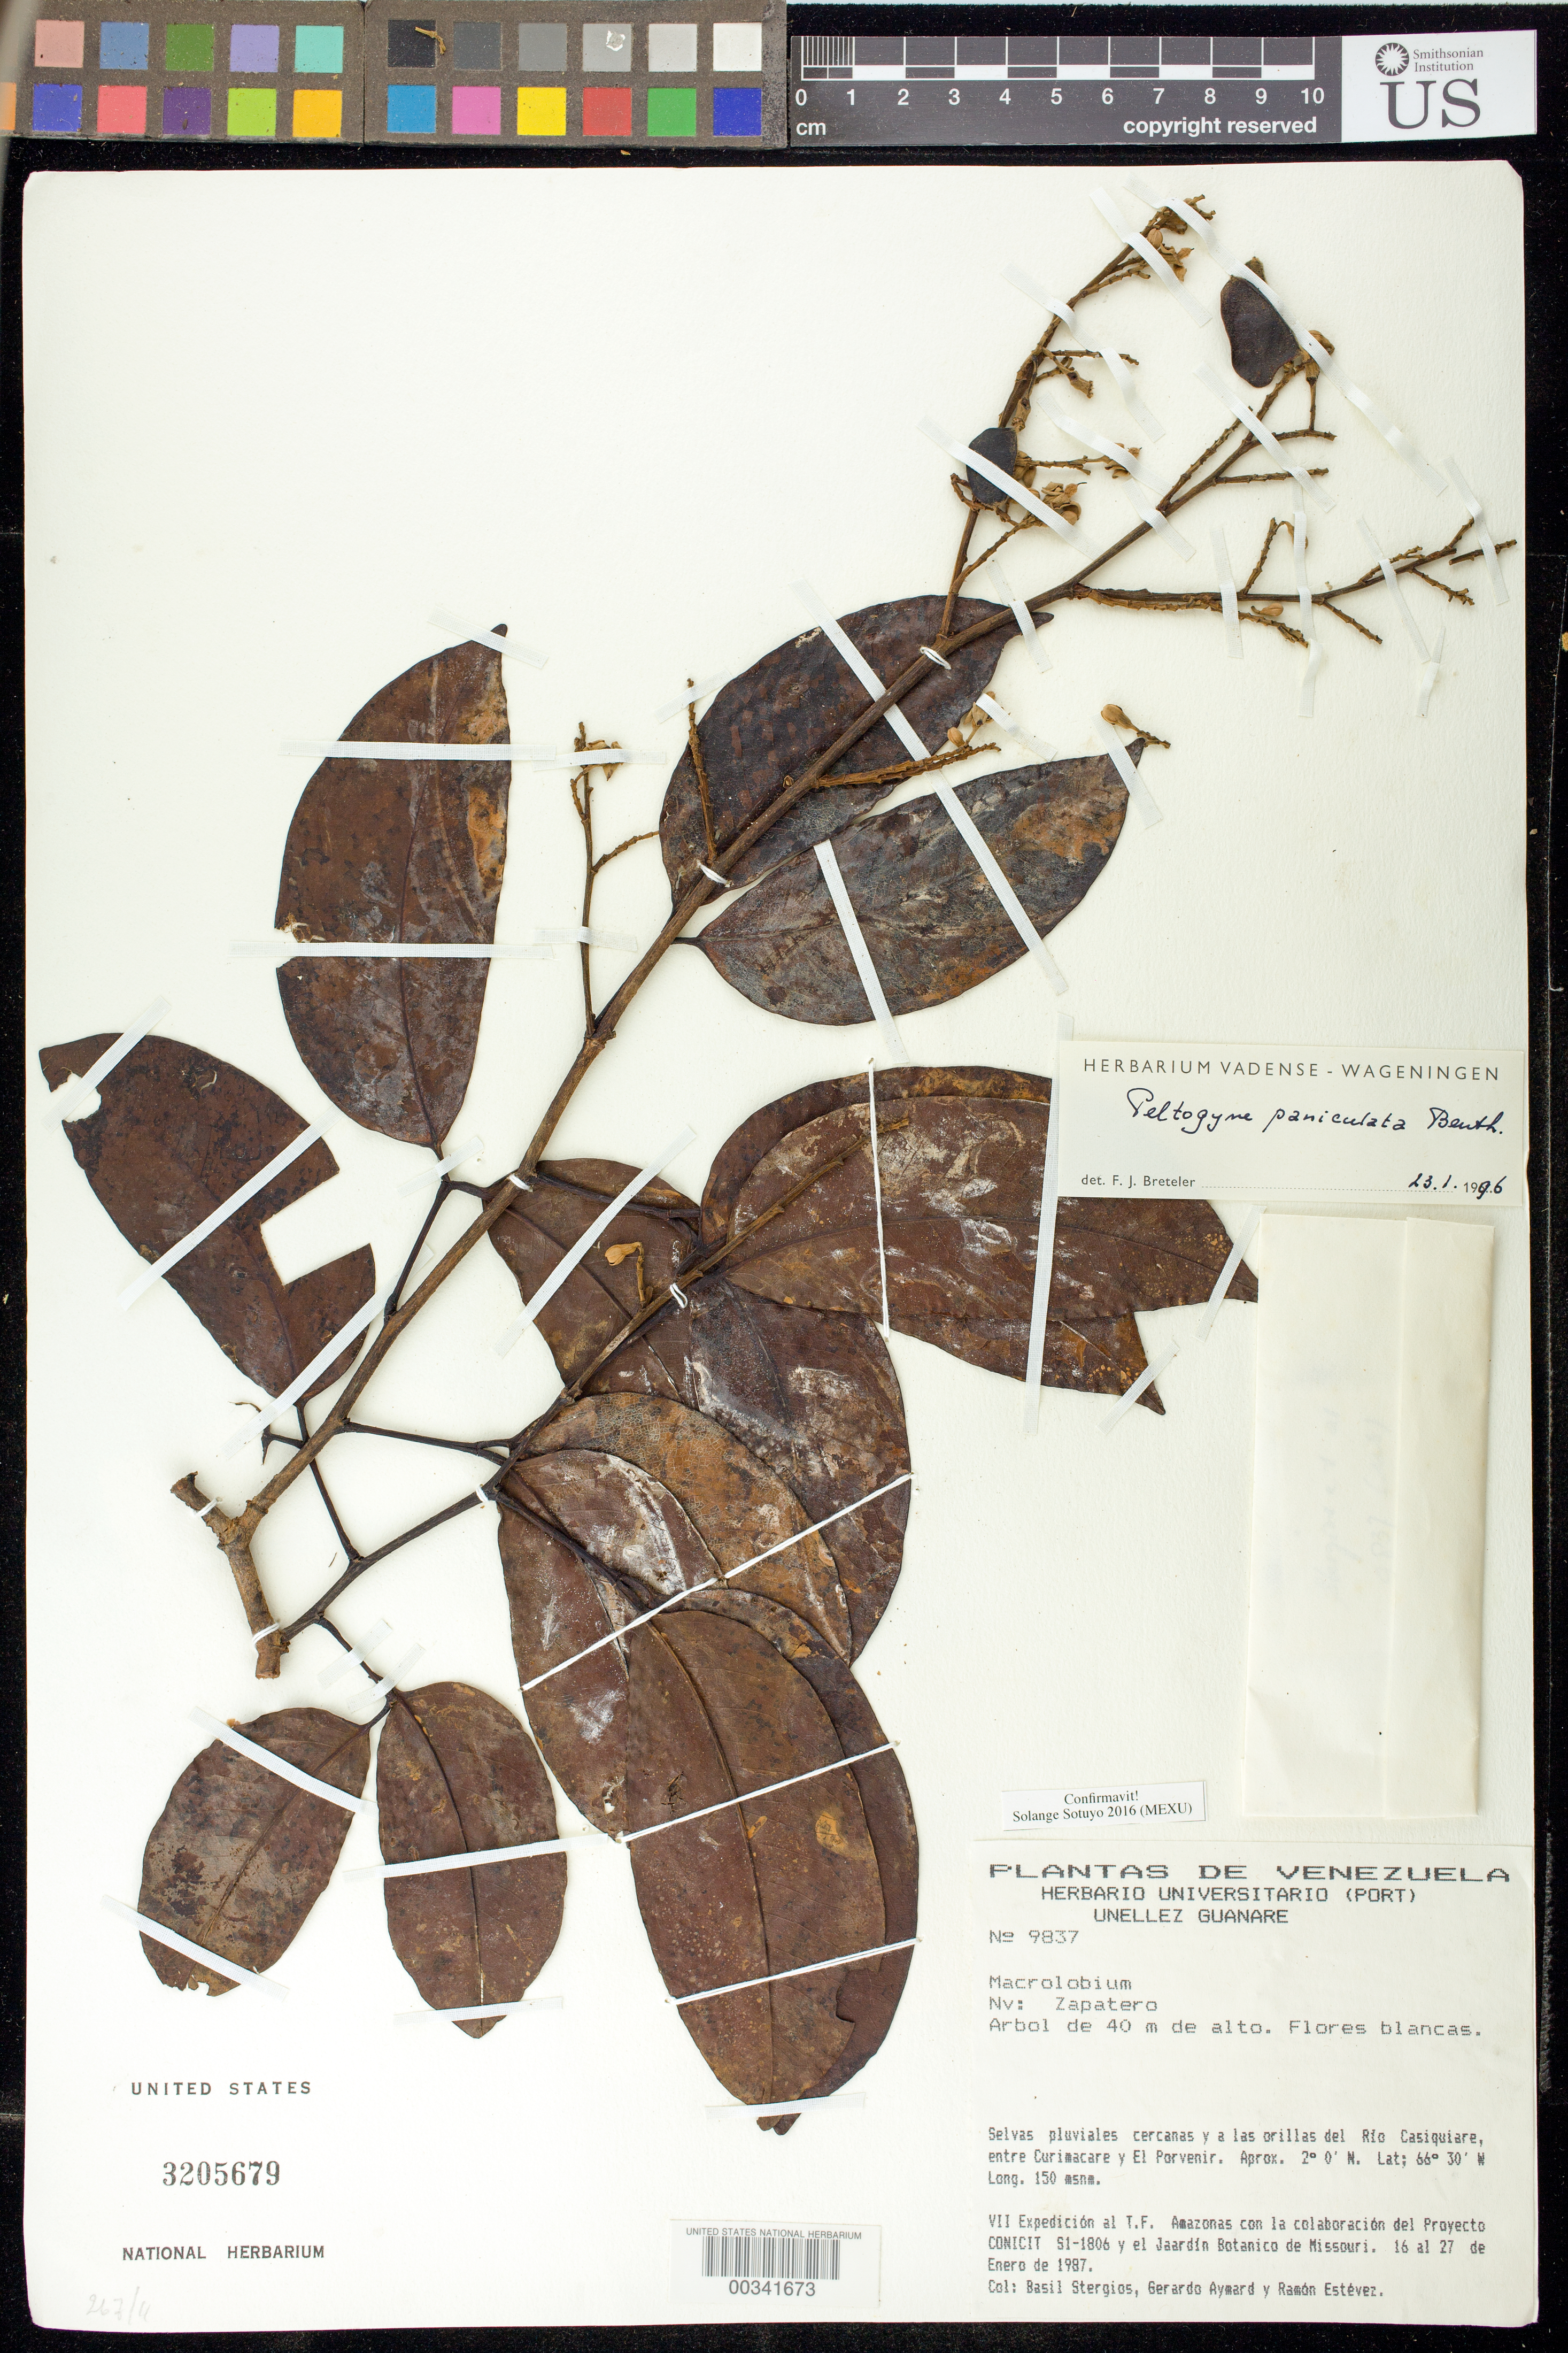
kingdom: Plantae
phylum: Tracheophyta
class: Magnoliopsida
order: Fabales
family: Fabaceae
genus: Peltogyne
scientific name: Peltogyne paniculata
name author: Benth.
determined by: Sotuyo, Solange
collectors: B. G. Stergios, G. A. Aymard & R. Estevez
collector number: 9837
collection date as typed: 16 Jan 1987 to 27 Jan 1987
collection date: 1987-01-16/1987-01-27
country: Venezuela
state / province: Amazonas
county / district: Río Negro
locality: Cercanas y a las orillas del rio Casiquiare, entre Curimacare y el Porvenir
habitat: Selvas pluviales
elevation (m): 150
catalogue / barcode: US 3205679